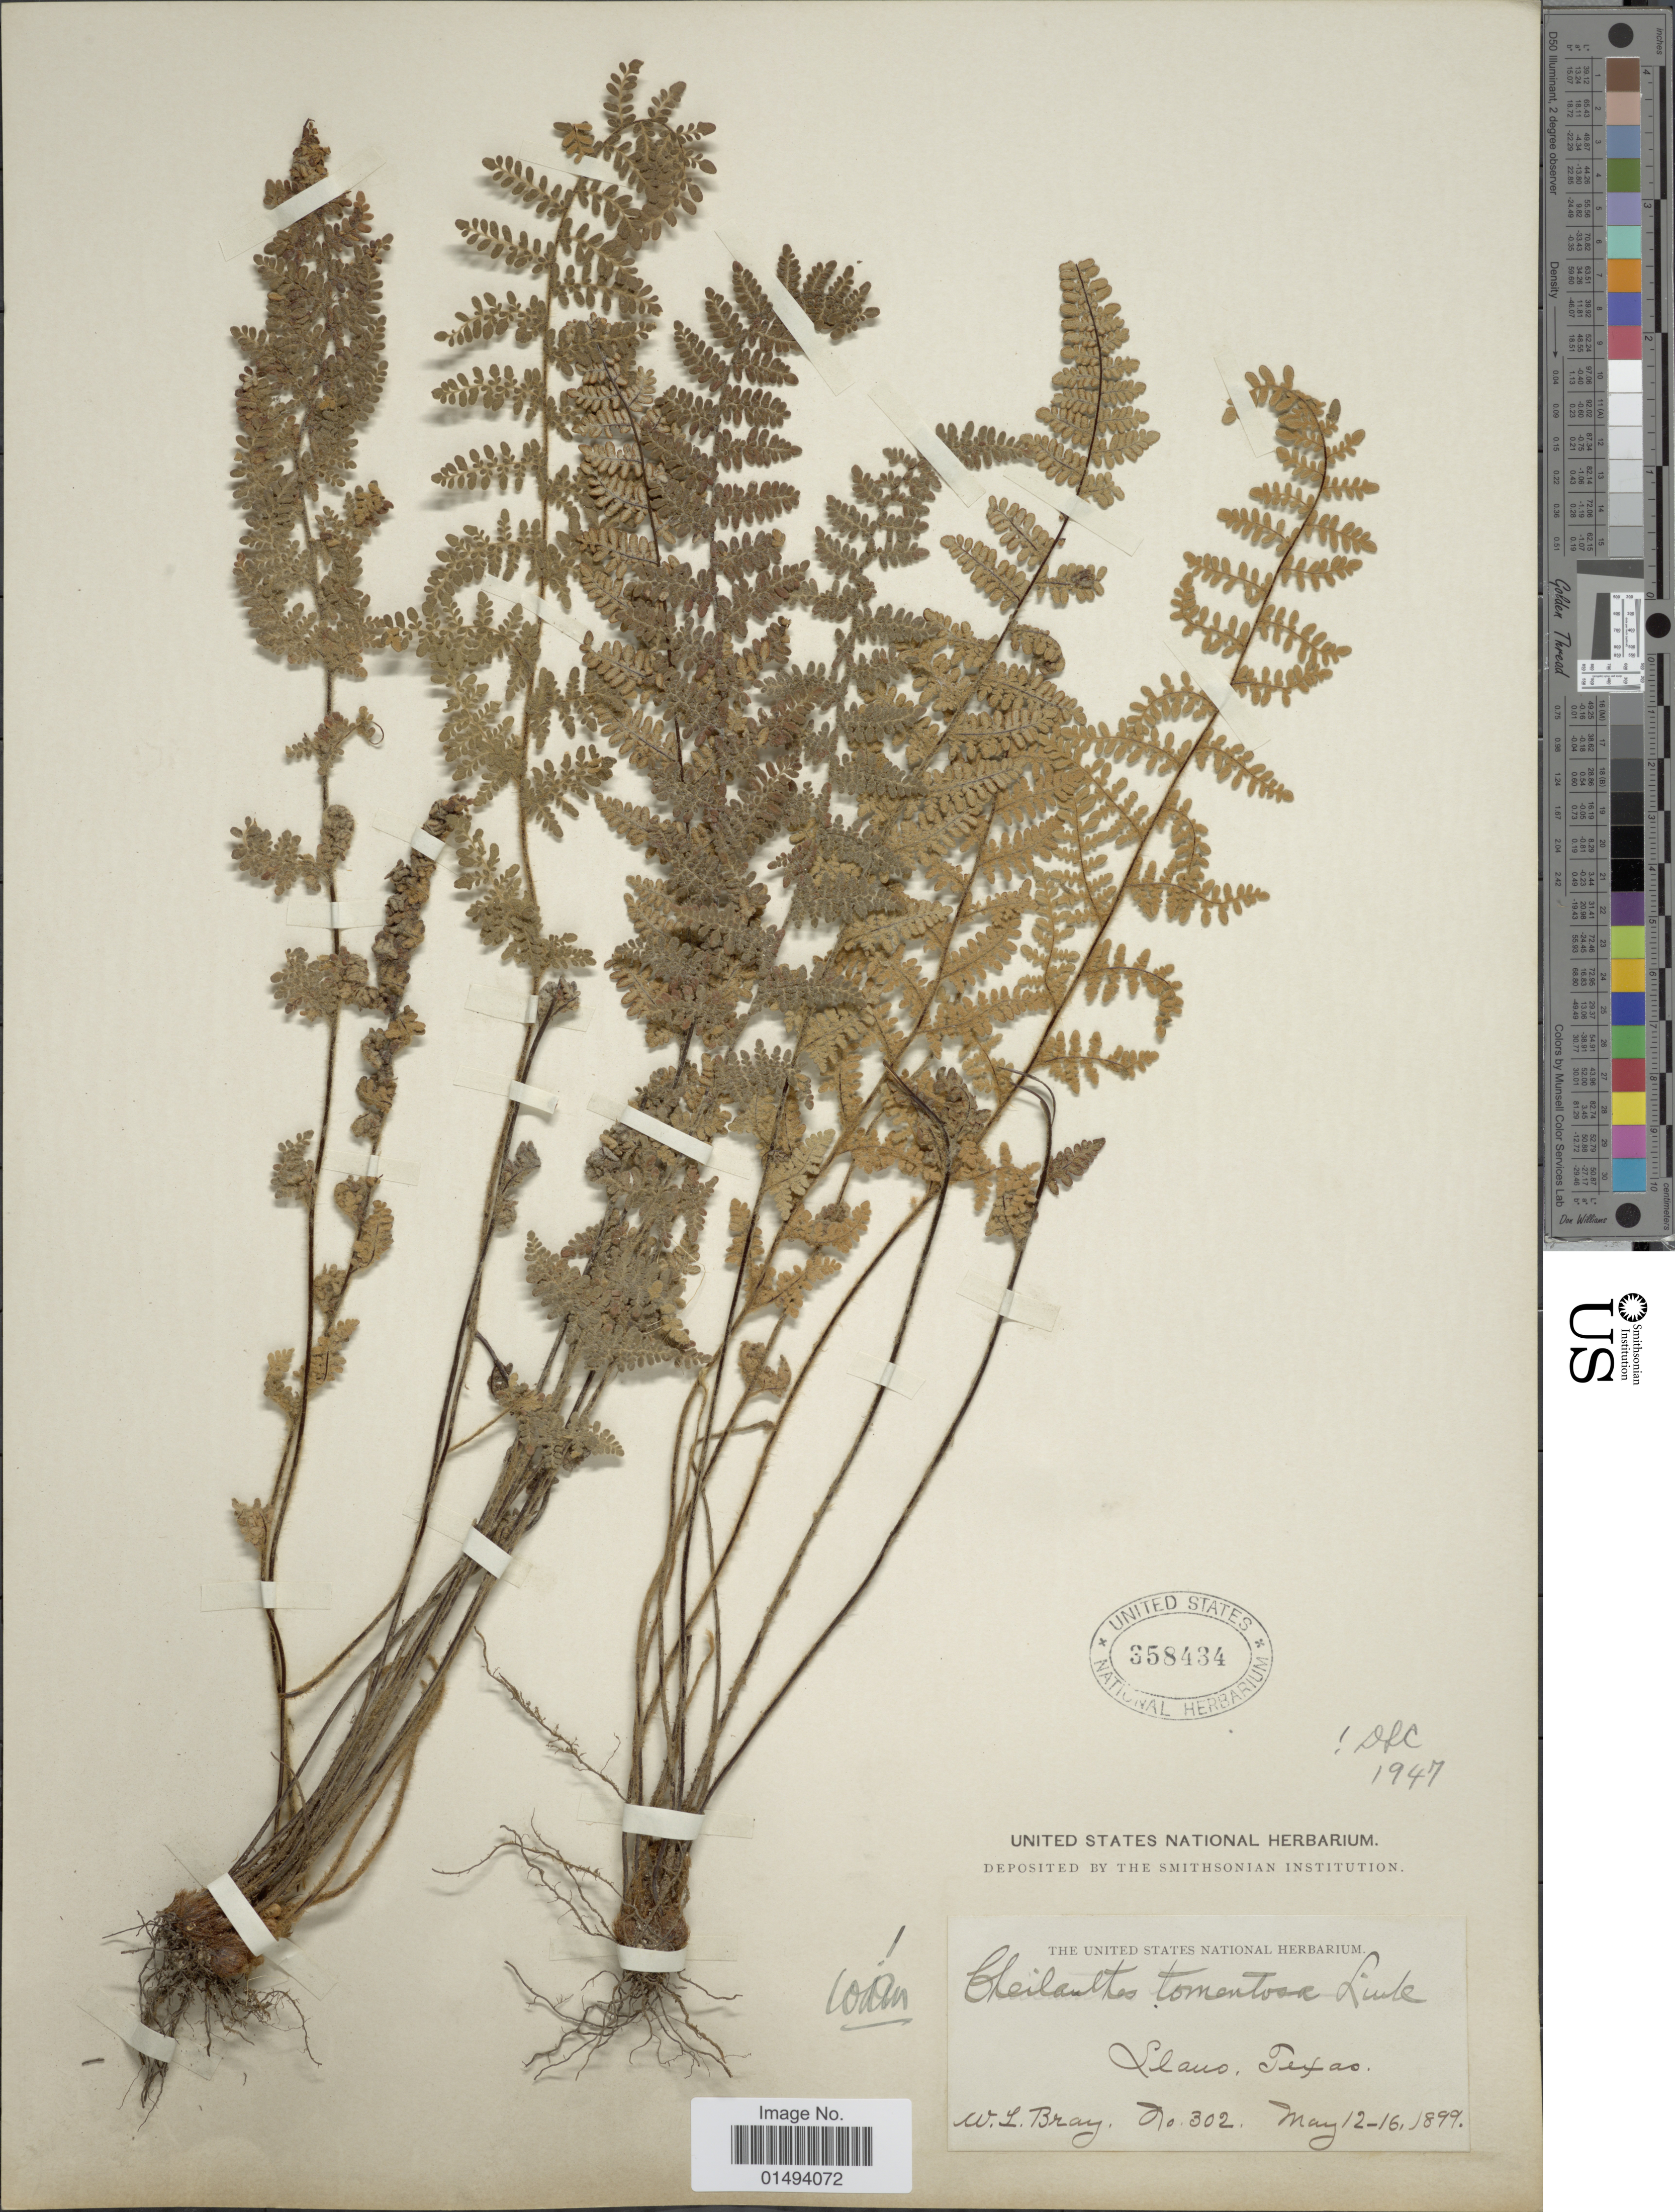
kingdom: Plantae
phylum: Tracheophyta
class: Polypodiopsida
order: Polypodiales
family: Pteridaceae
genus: Myriopteris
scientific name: Myriopteris tomentosa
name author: (Link) Fée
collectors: W. L. Bray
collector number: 302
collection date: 1899-05-12/1899-05-16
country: United States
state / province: Texas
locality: Llano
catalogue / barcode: US 358434